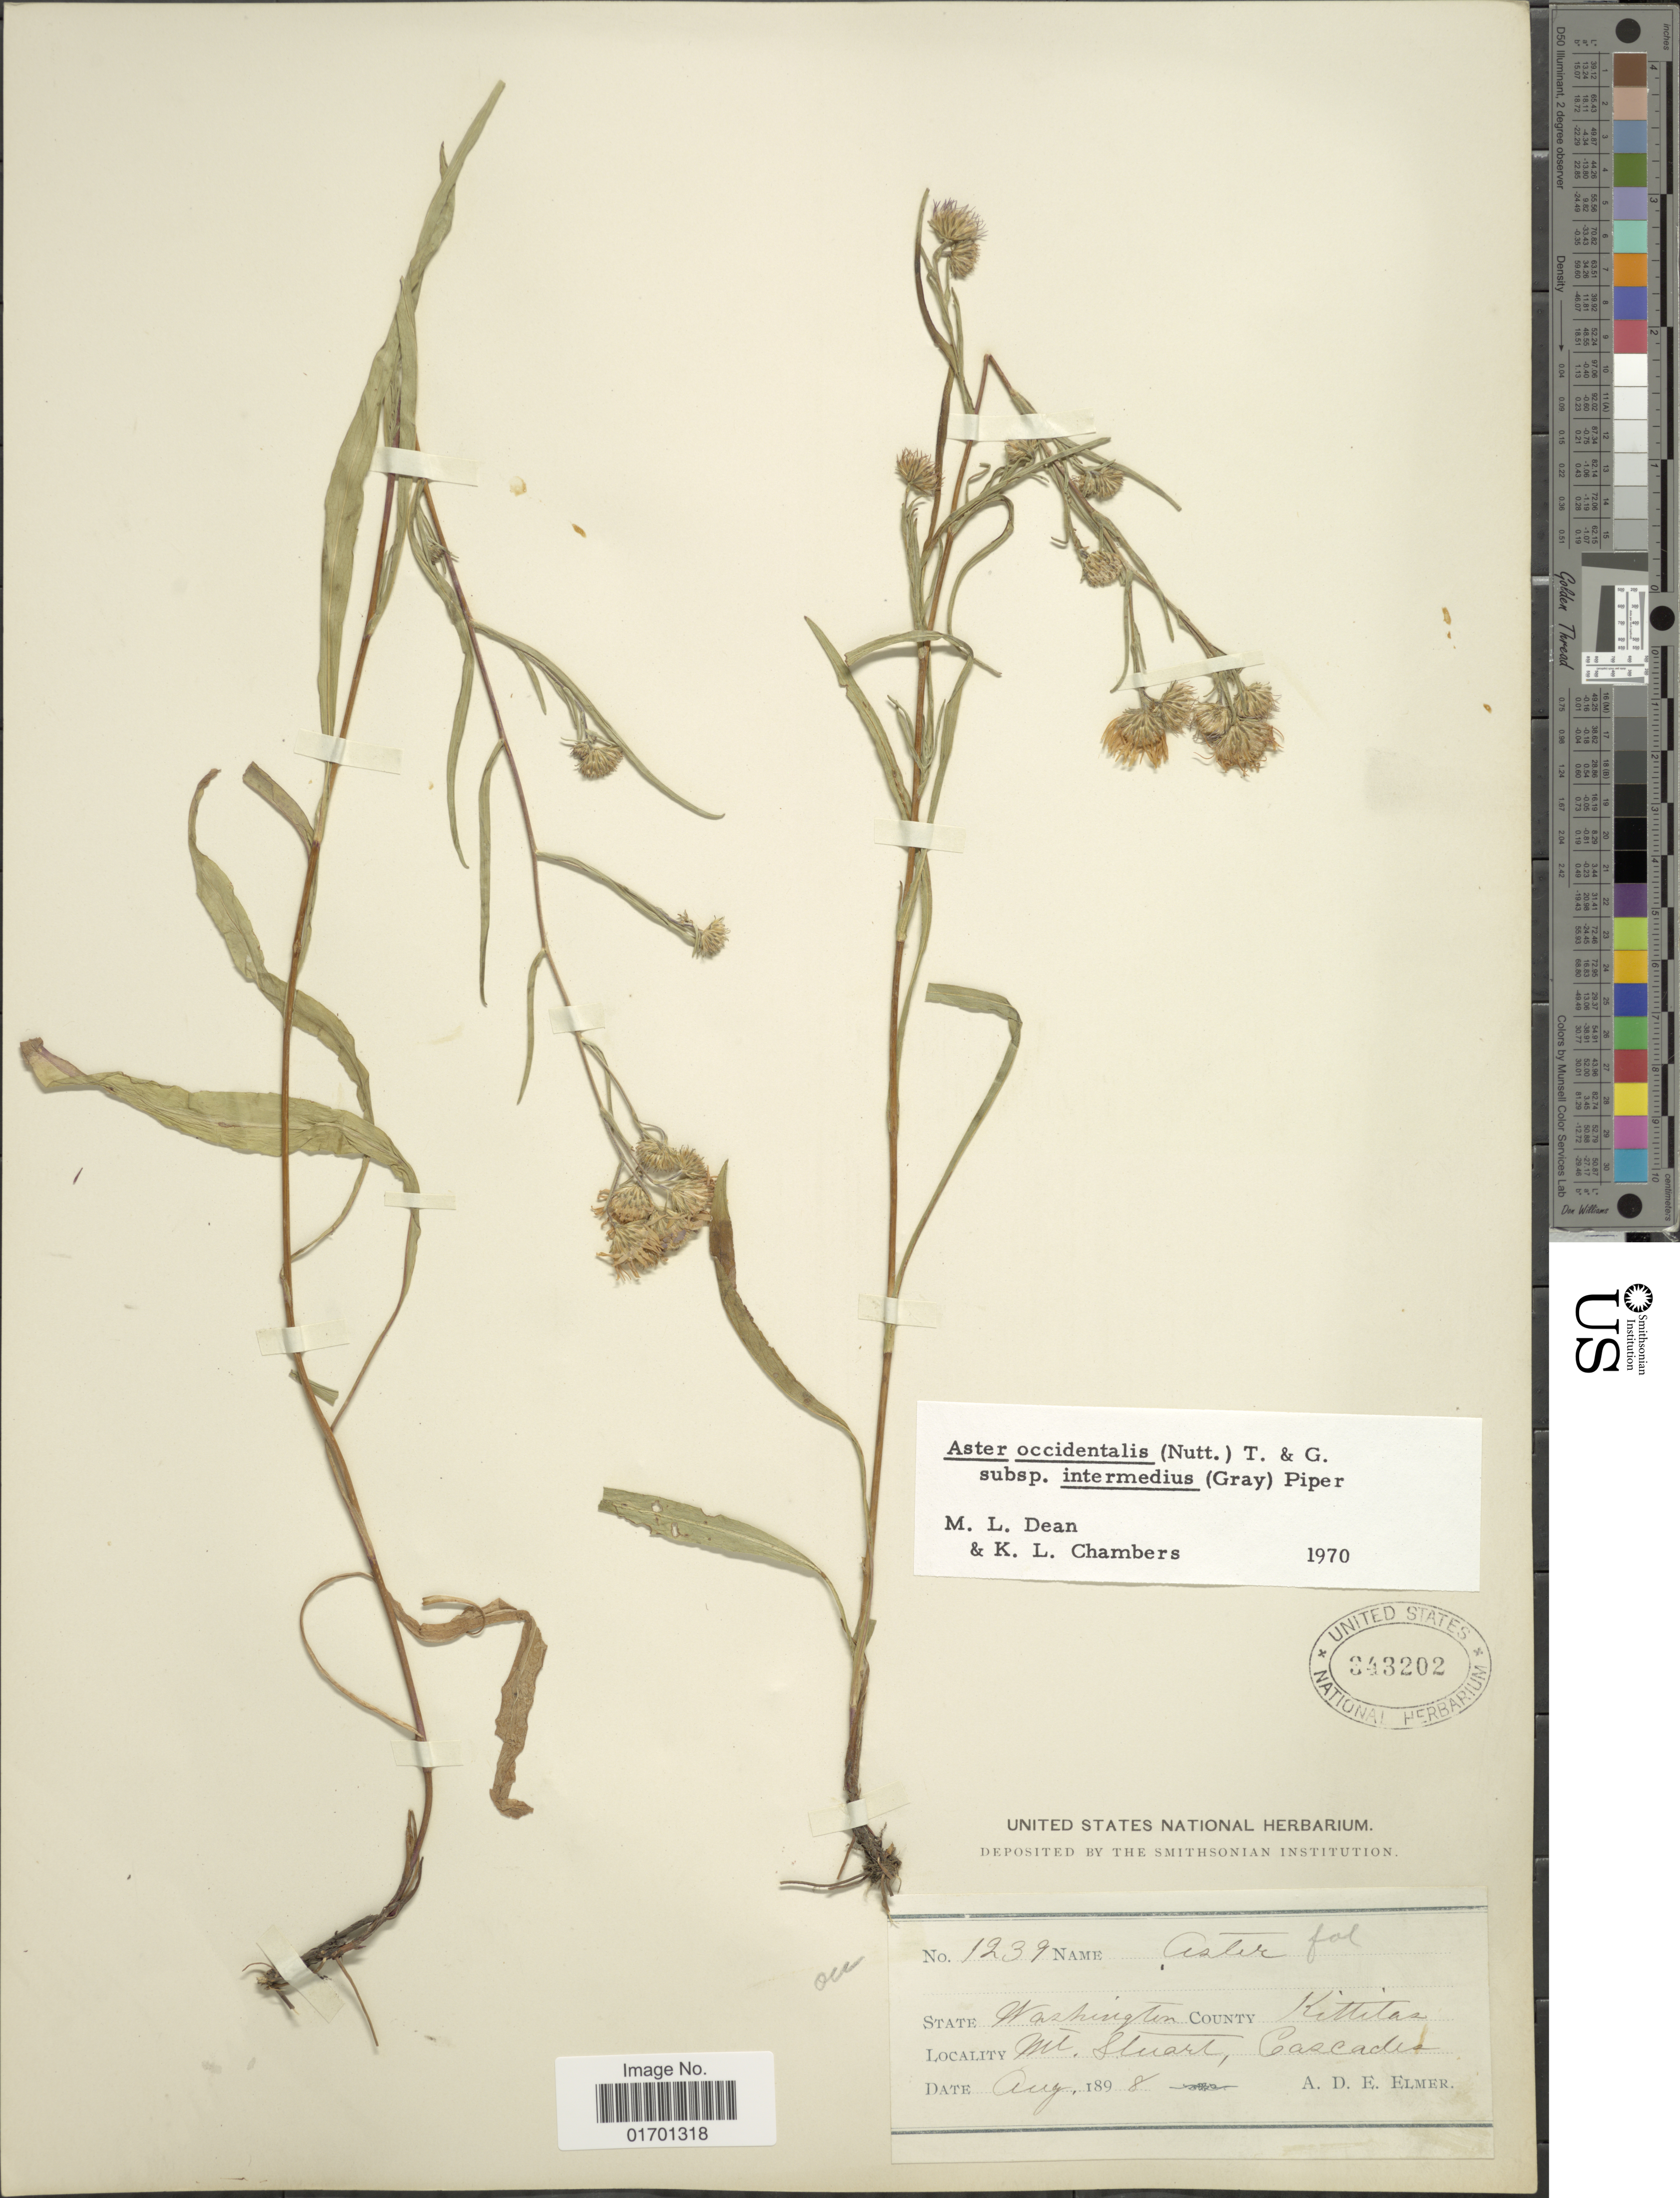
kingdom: Plantae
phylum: Tracheophyta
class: Magnoliopsida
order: Asterales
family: Asteraceae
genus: Symphyotrichum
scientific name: Symphyotrichum spathulatum var. intermedium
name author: (A. Gray) G.L. Nesom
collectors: A. D. E. Elmer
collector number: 1239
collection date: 1898-08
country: United States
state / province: Washington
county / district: Kittitas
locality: County Kittitas, Mt. Stuart, Cascades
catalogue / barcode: US 343202